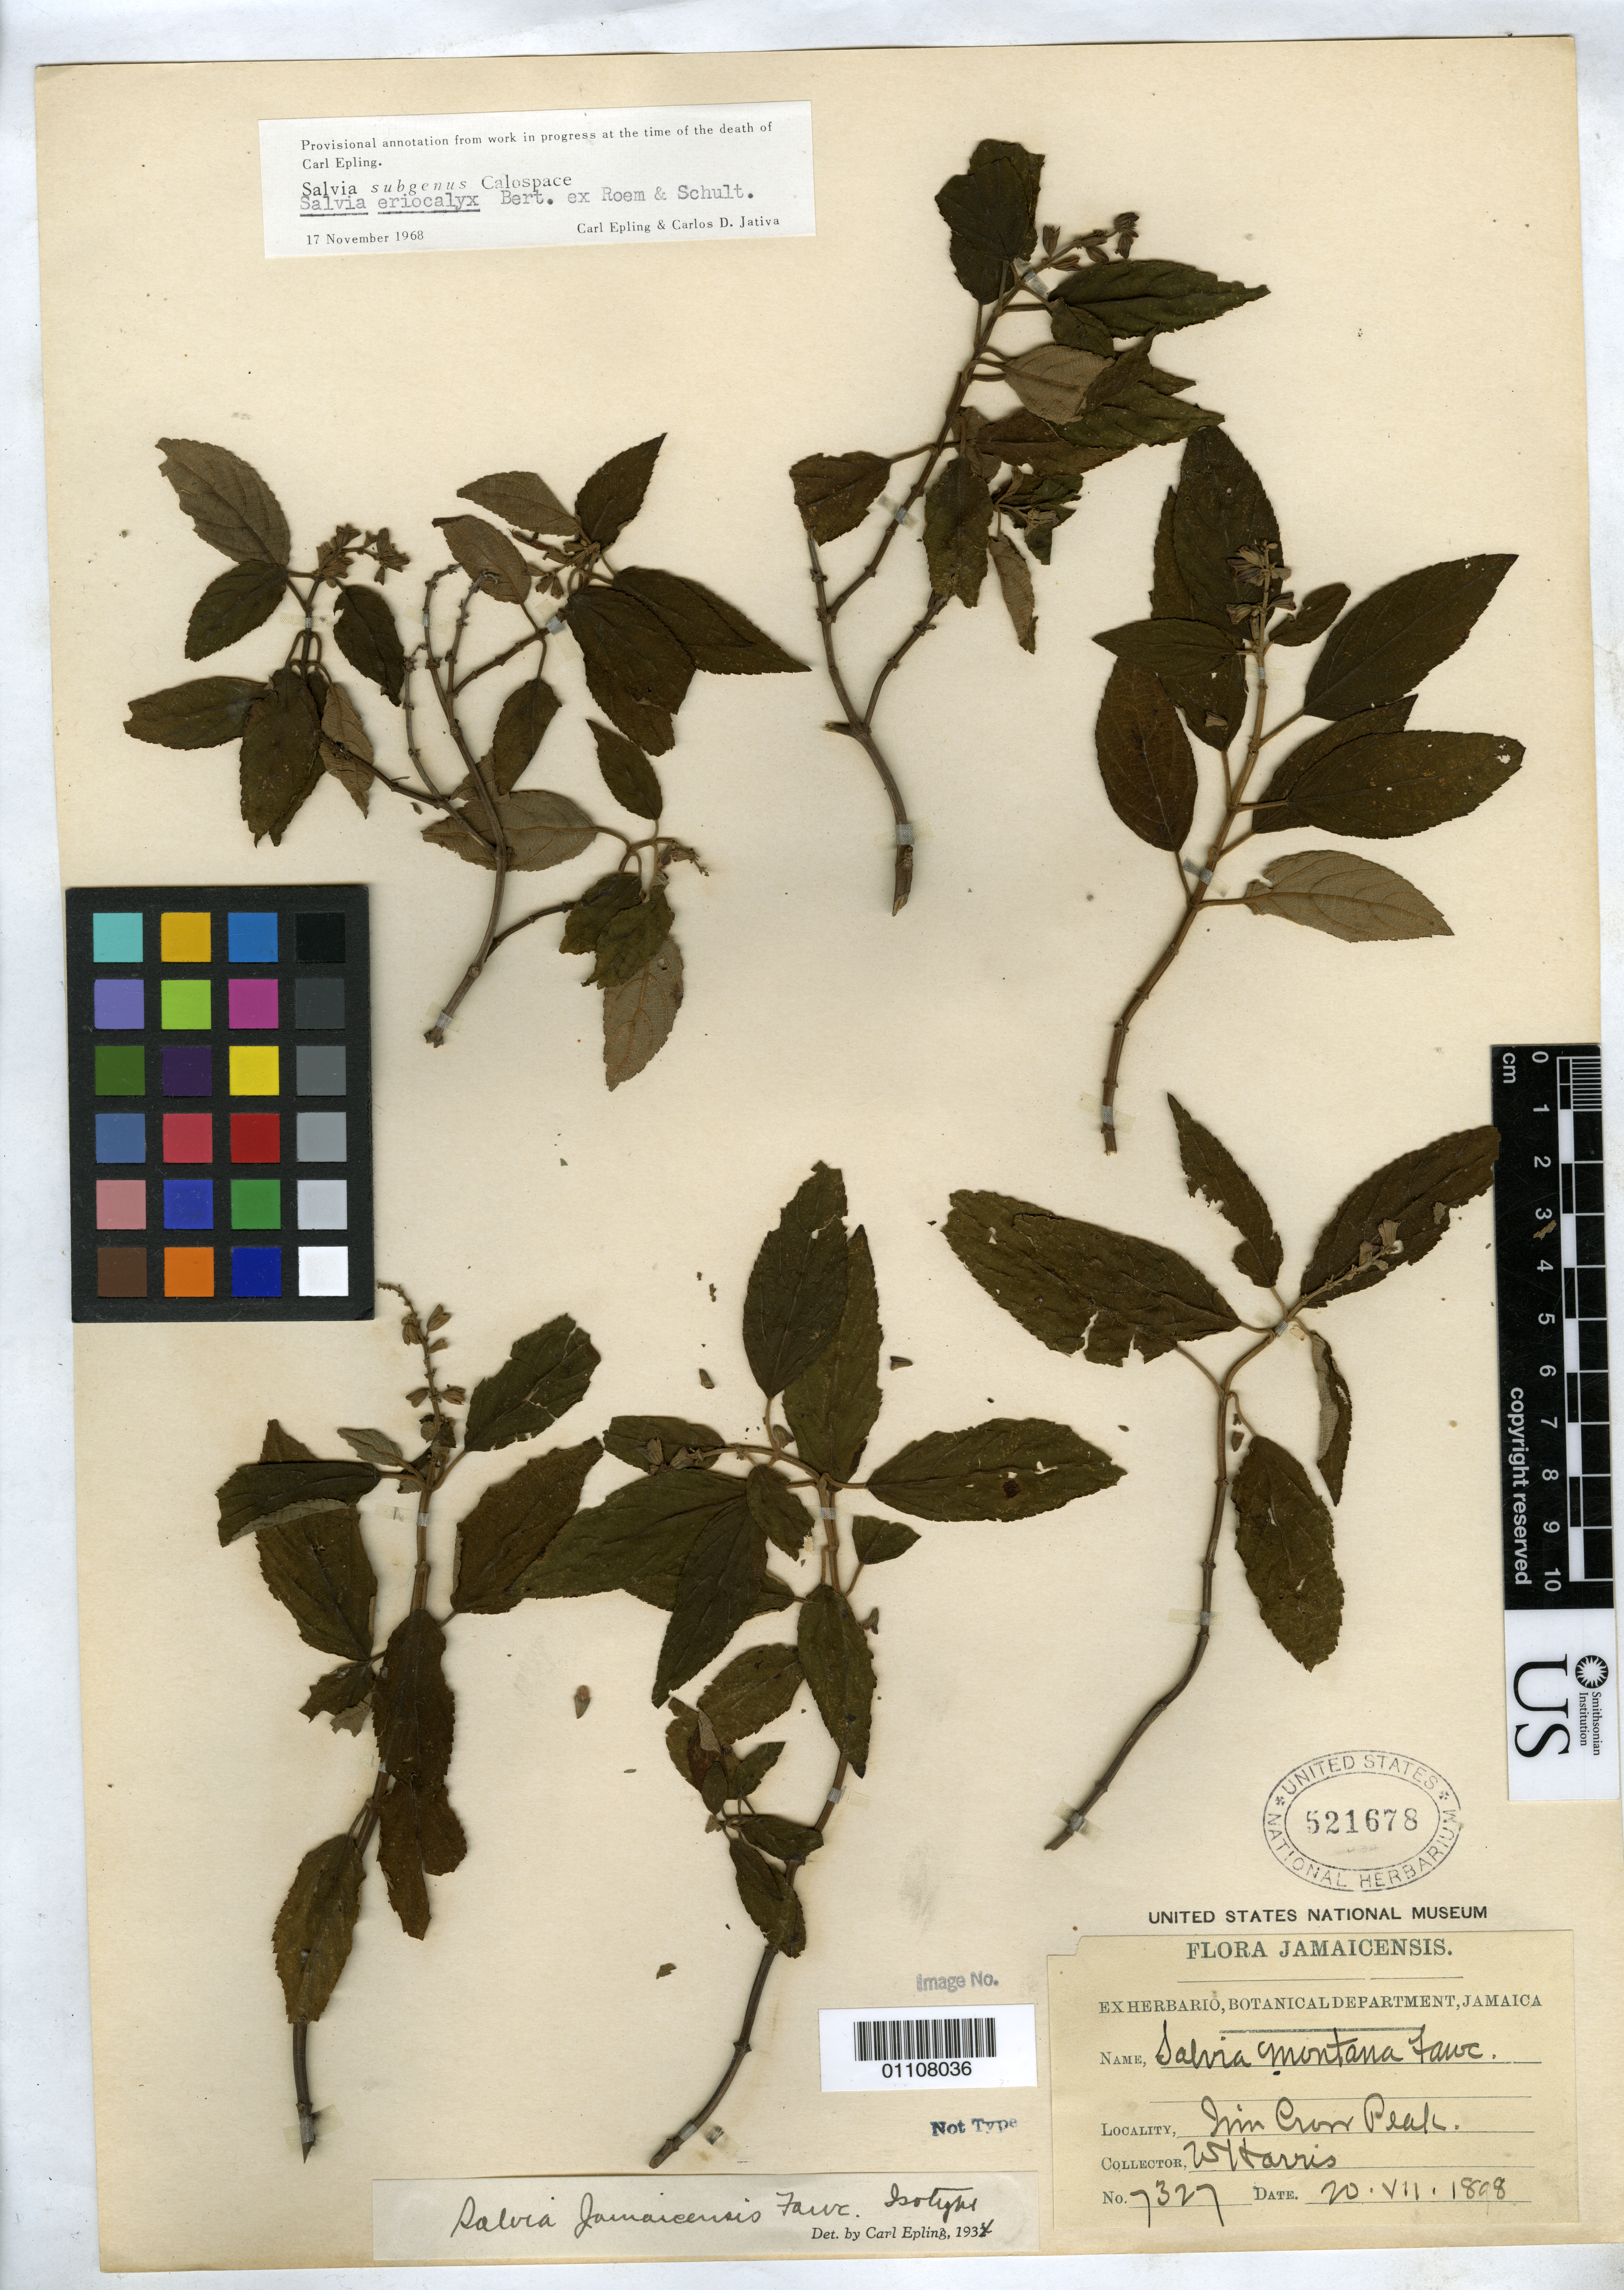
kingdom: Plantae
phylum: Tracheophyta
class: Magnoliopsida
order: Lamiales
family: Lamiaceae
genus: Salvia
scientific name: Salvia jamaicensis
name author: Fawc.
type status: Syntype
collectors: W. H. Harris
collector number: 7327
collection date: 1898-07-20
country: Jamaica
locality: John Crow Peak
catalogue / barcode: US 521678